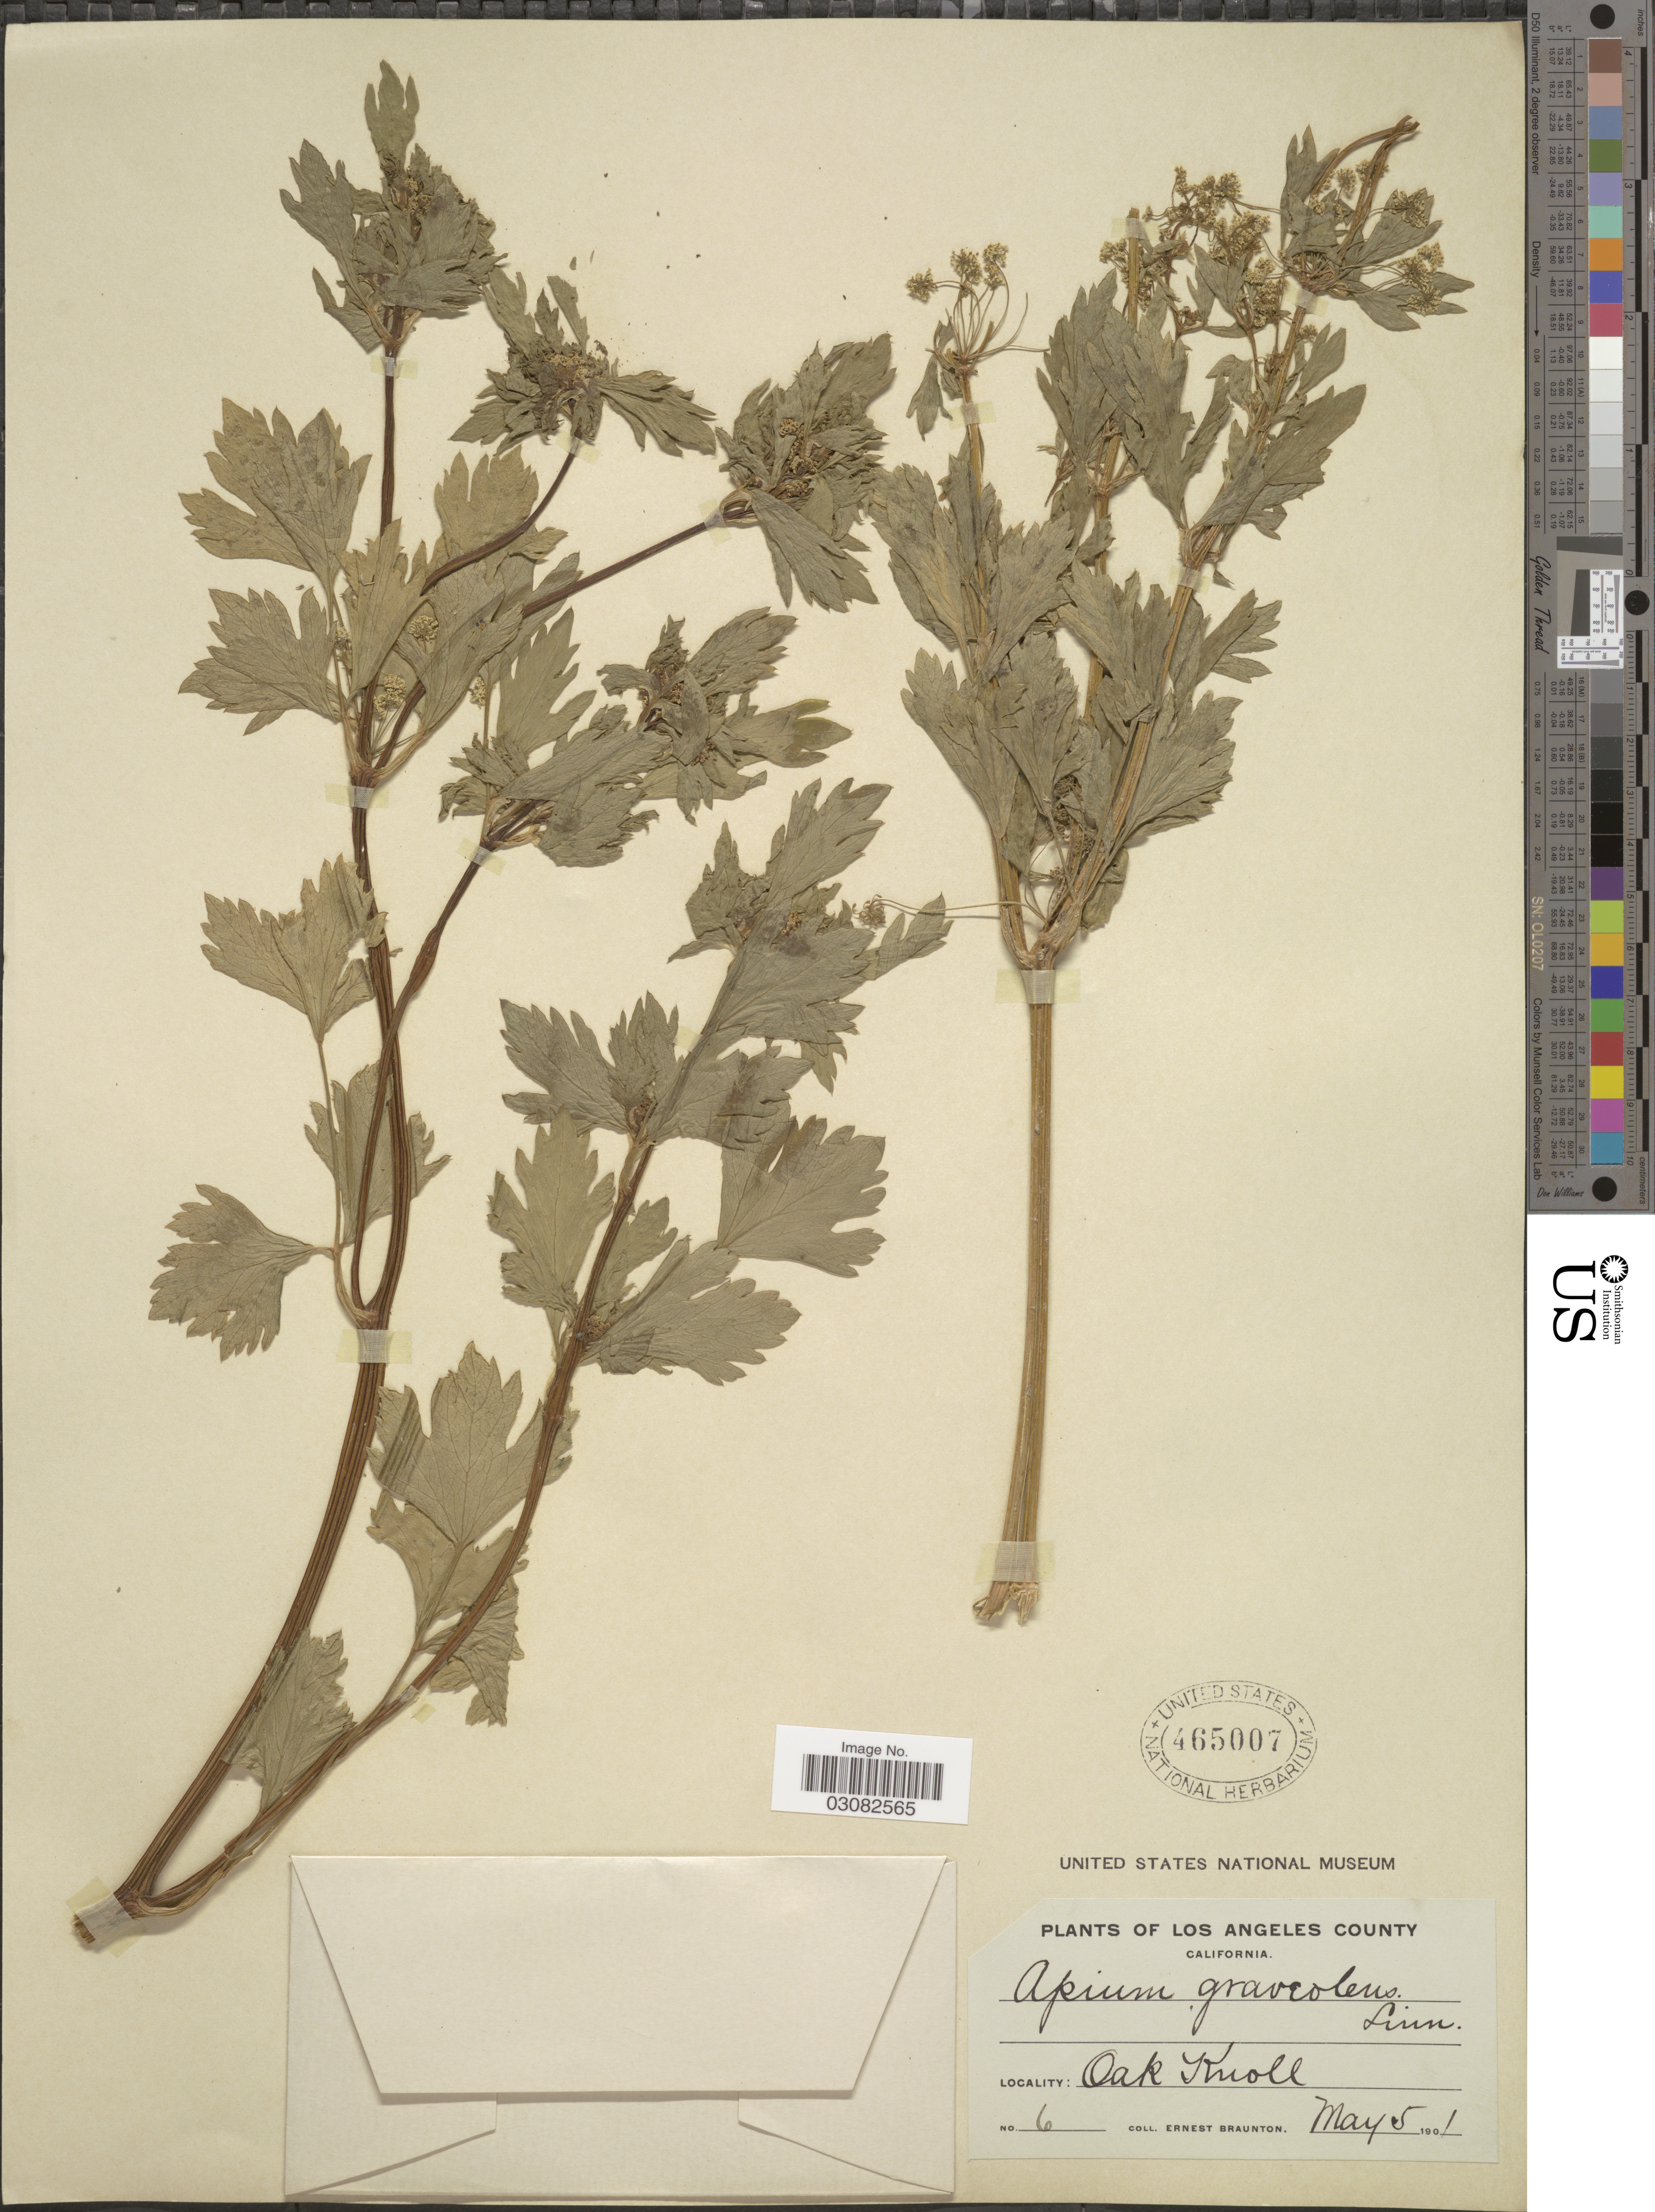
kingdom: Plantae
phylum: Tracheophyta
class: Magnoliopsida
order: Apiales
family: Apiaceae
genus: Apium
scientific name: Apium graveolens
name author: L.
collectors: E. Braunton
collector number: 6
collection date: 1901-05-05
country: United States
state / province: California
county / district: Los Angeles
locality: Los Angeles County. Oak Knoll.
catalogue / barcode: US 465007